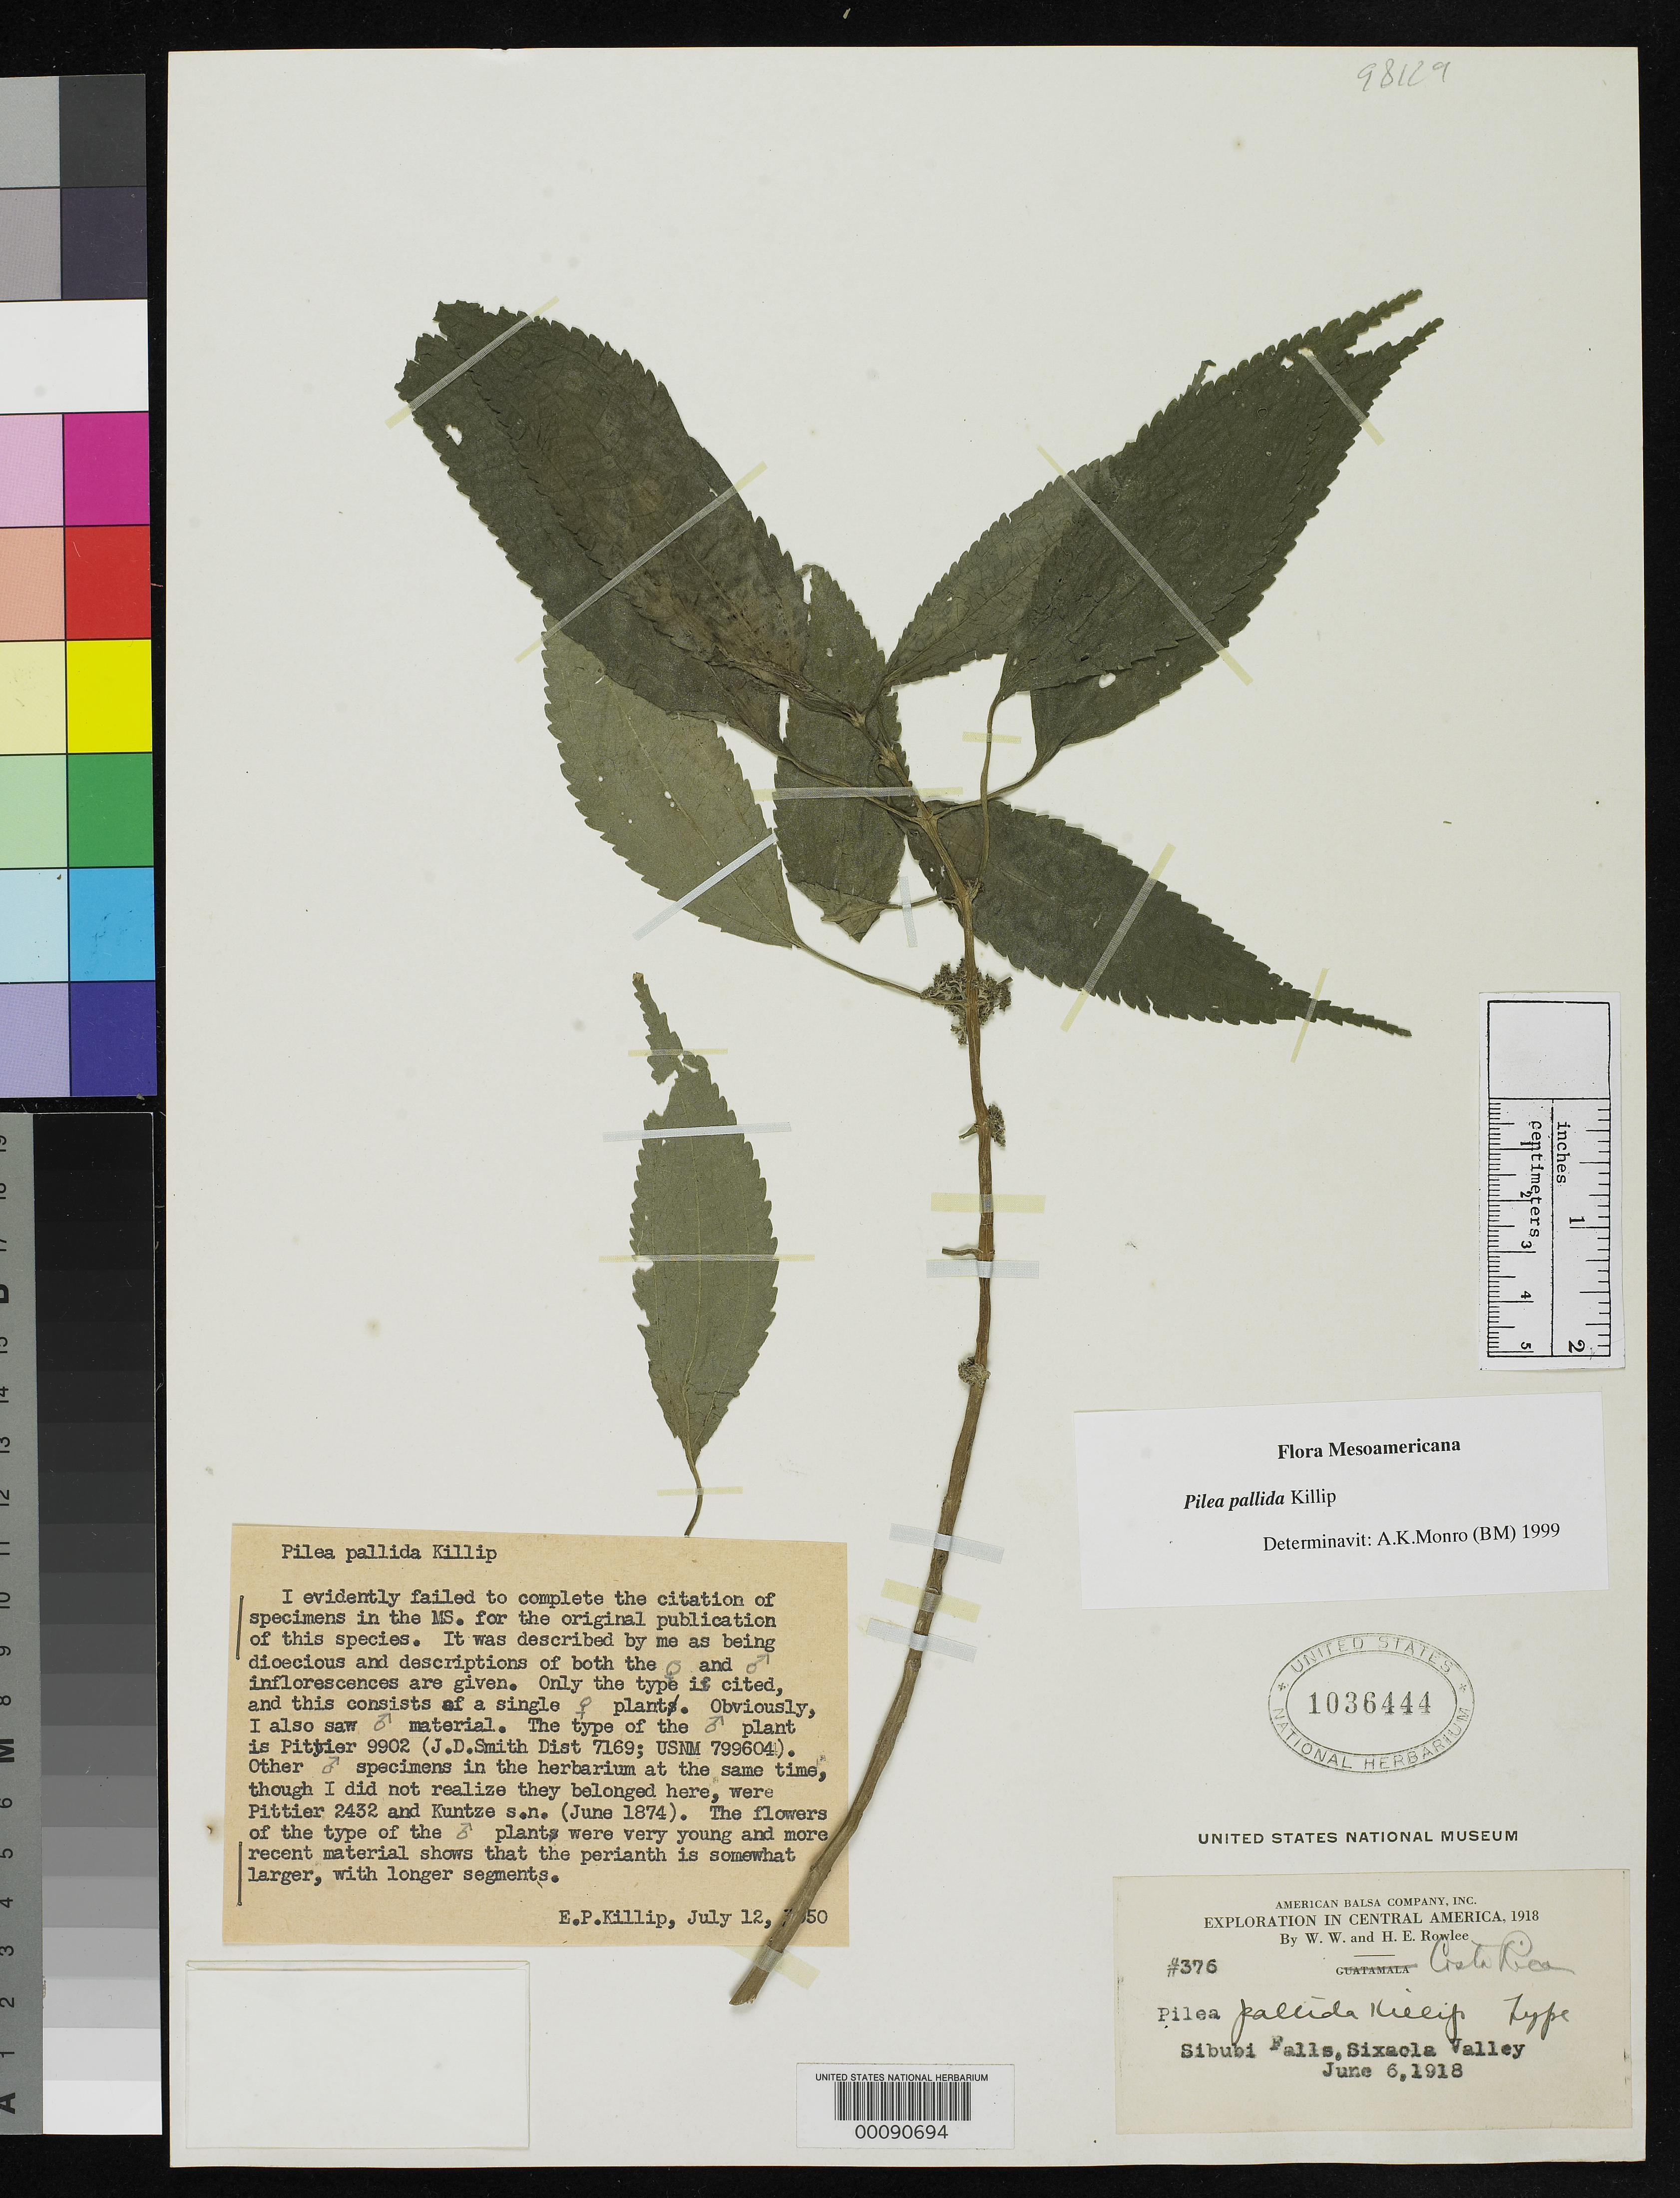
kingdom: Plantae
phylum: Tracheophyta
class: Magnoliopsida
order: Rosales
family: Urticaceae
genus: Pilea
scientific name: Pilea pallida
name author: Killip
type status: Holotype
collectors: W. W. Rowlee & H. E. Rowlee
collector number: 376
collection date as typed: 06 Jun 1918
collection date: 1918-06-06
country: Panama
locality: Sibubi Falls, Sixaola Valley.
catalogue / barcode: US 1036444